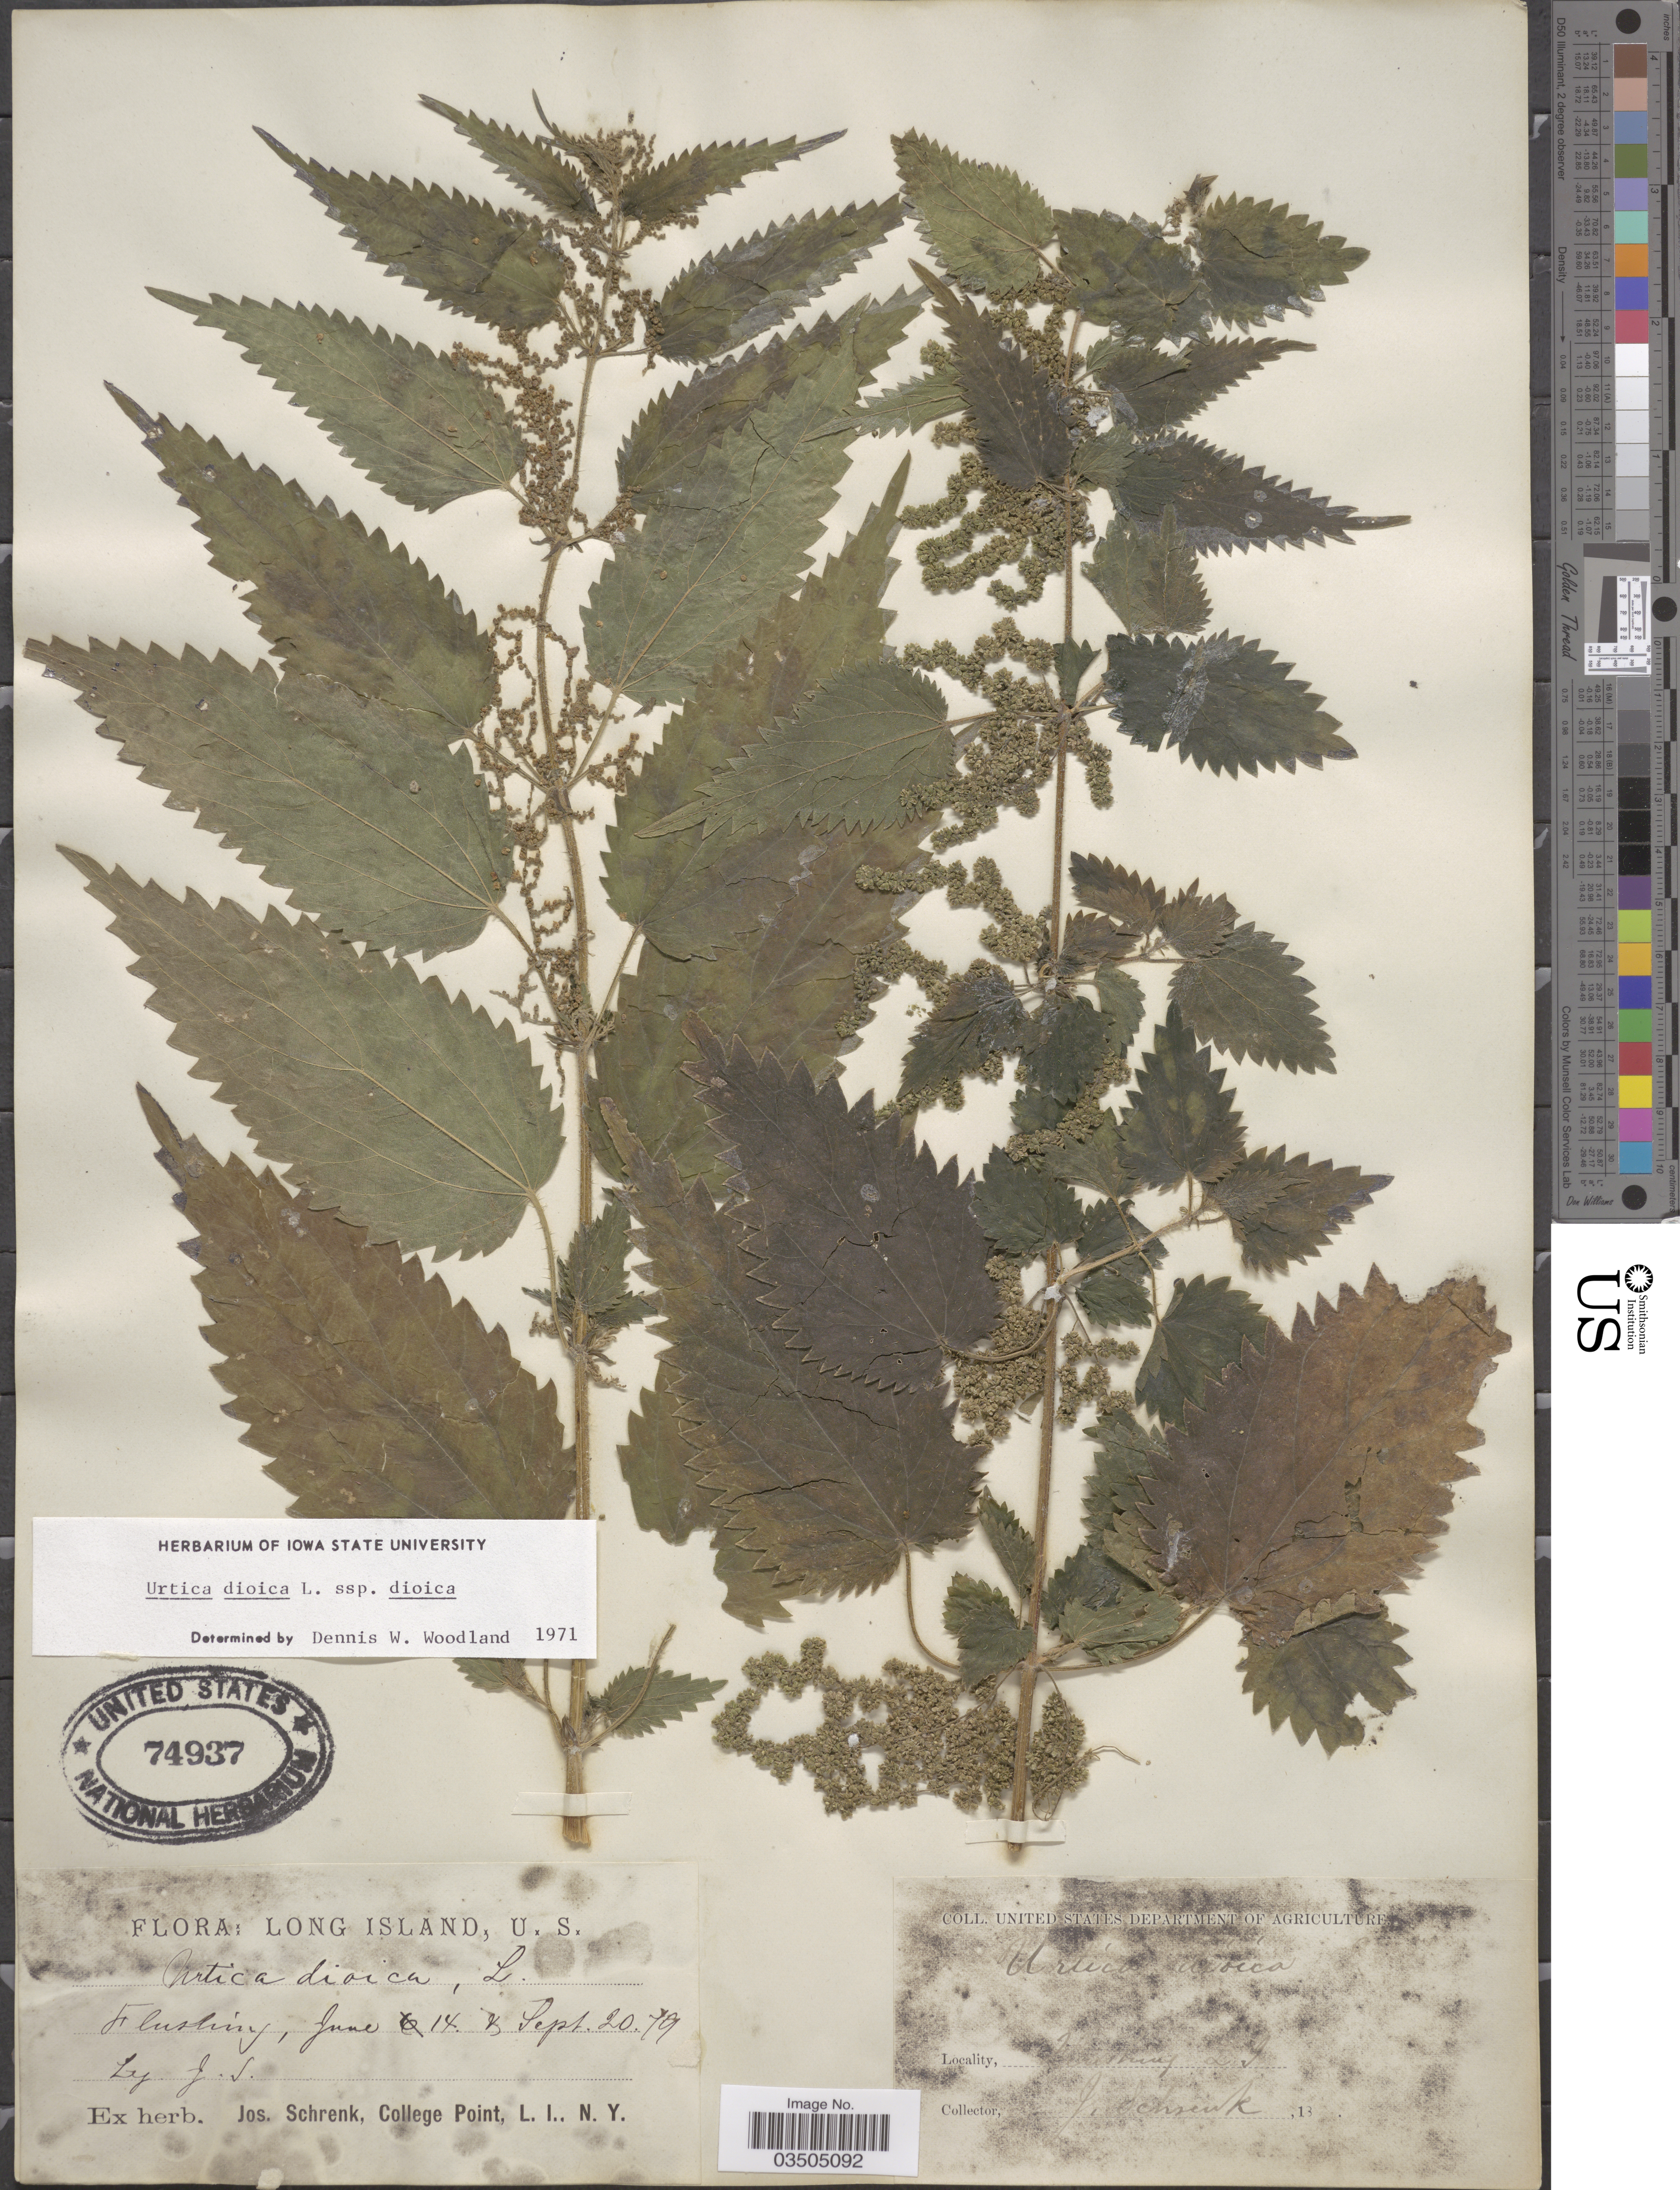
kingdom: Plantae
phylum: Tracheophyta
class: Magnoliopsida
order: Rosales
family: Urticaceae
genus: Urtica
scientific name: Urtica dioica subsp. dioica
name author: L.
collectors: J. Schrenk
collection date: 1879-06-14/1879-09-20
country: United States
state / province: New York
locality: Long Island. Flushing.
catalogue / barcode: US 74937